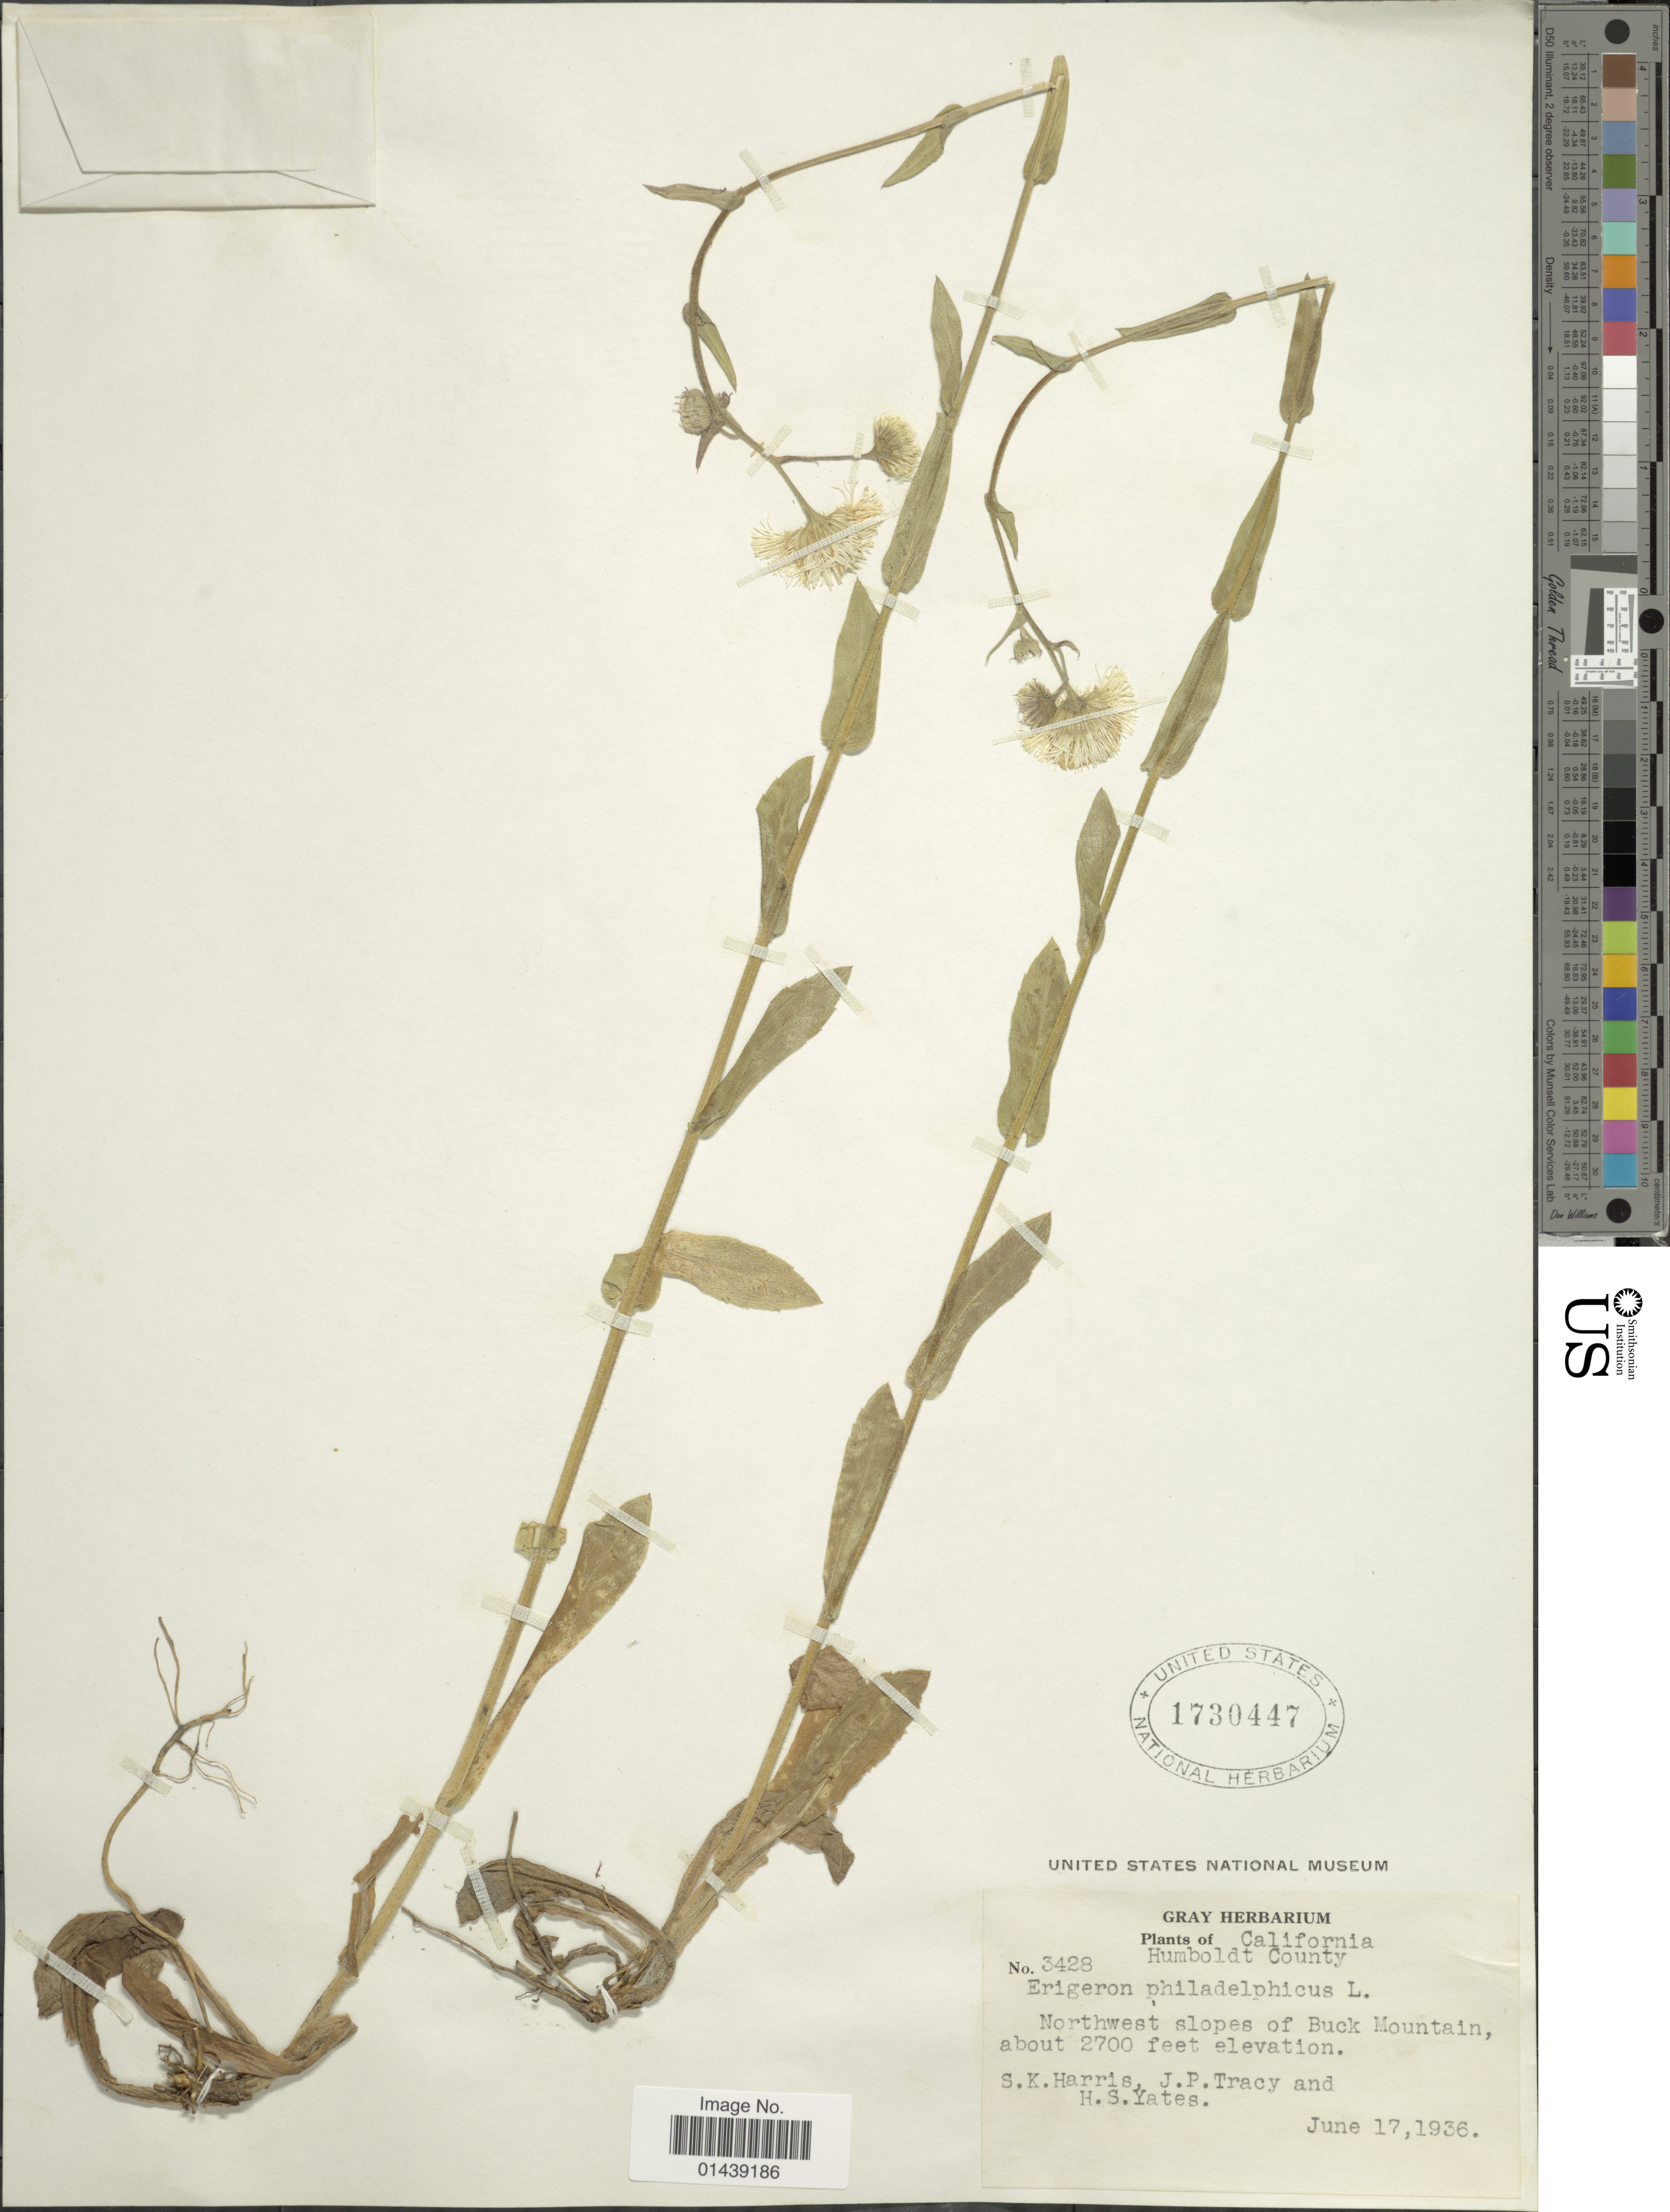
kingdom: Plantae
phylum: Tracheophyta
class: Magnoliopsida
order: Asterales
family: Asteraceae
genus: Erigeron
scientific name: Erigeron philadelphicus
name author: L.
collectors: S. K. Harris, J. Tracy & H. S. Yates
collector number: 3428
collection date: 1936-06-17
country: United States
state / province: California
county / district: Humboldt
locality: Humboldt County. Northwest slopes of Buck Mountain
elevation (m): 823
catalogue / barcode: US 1730447